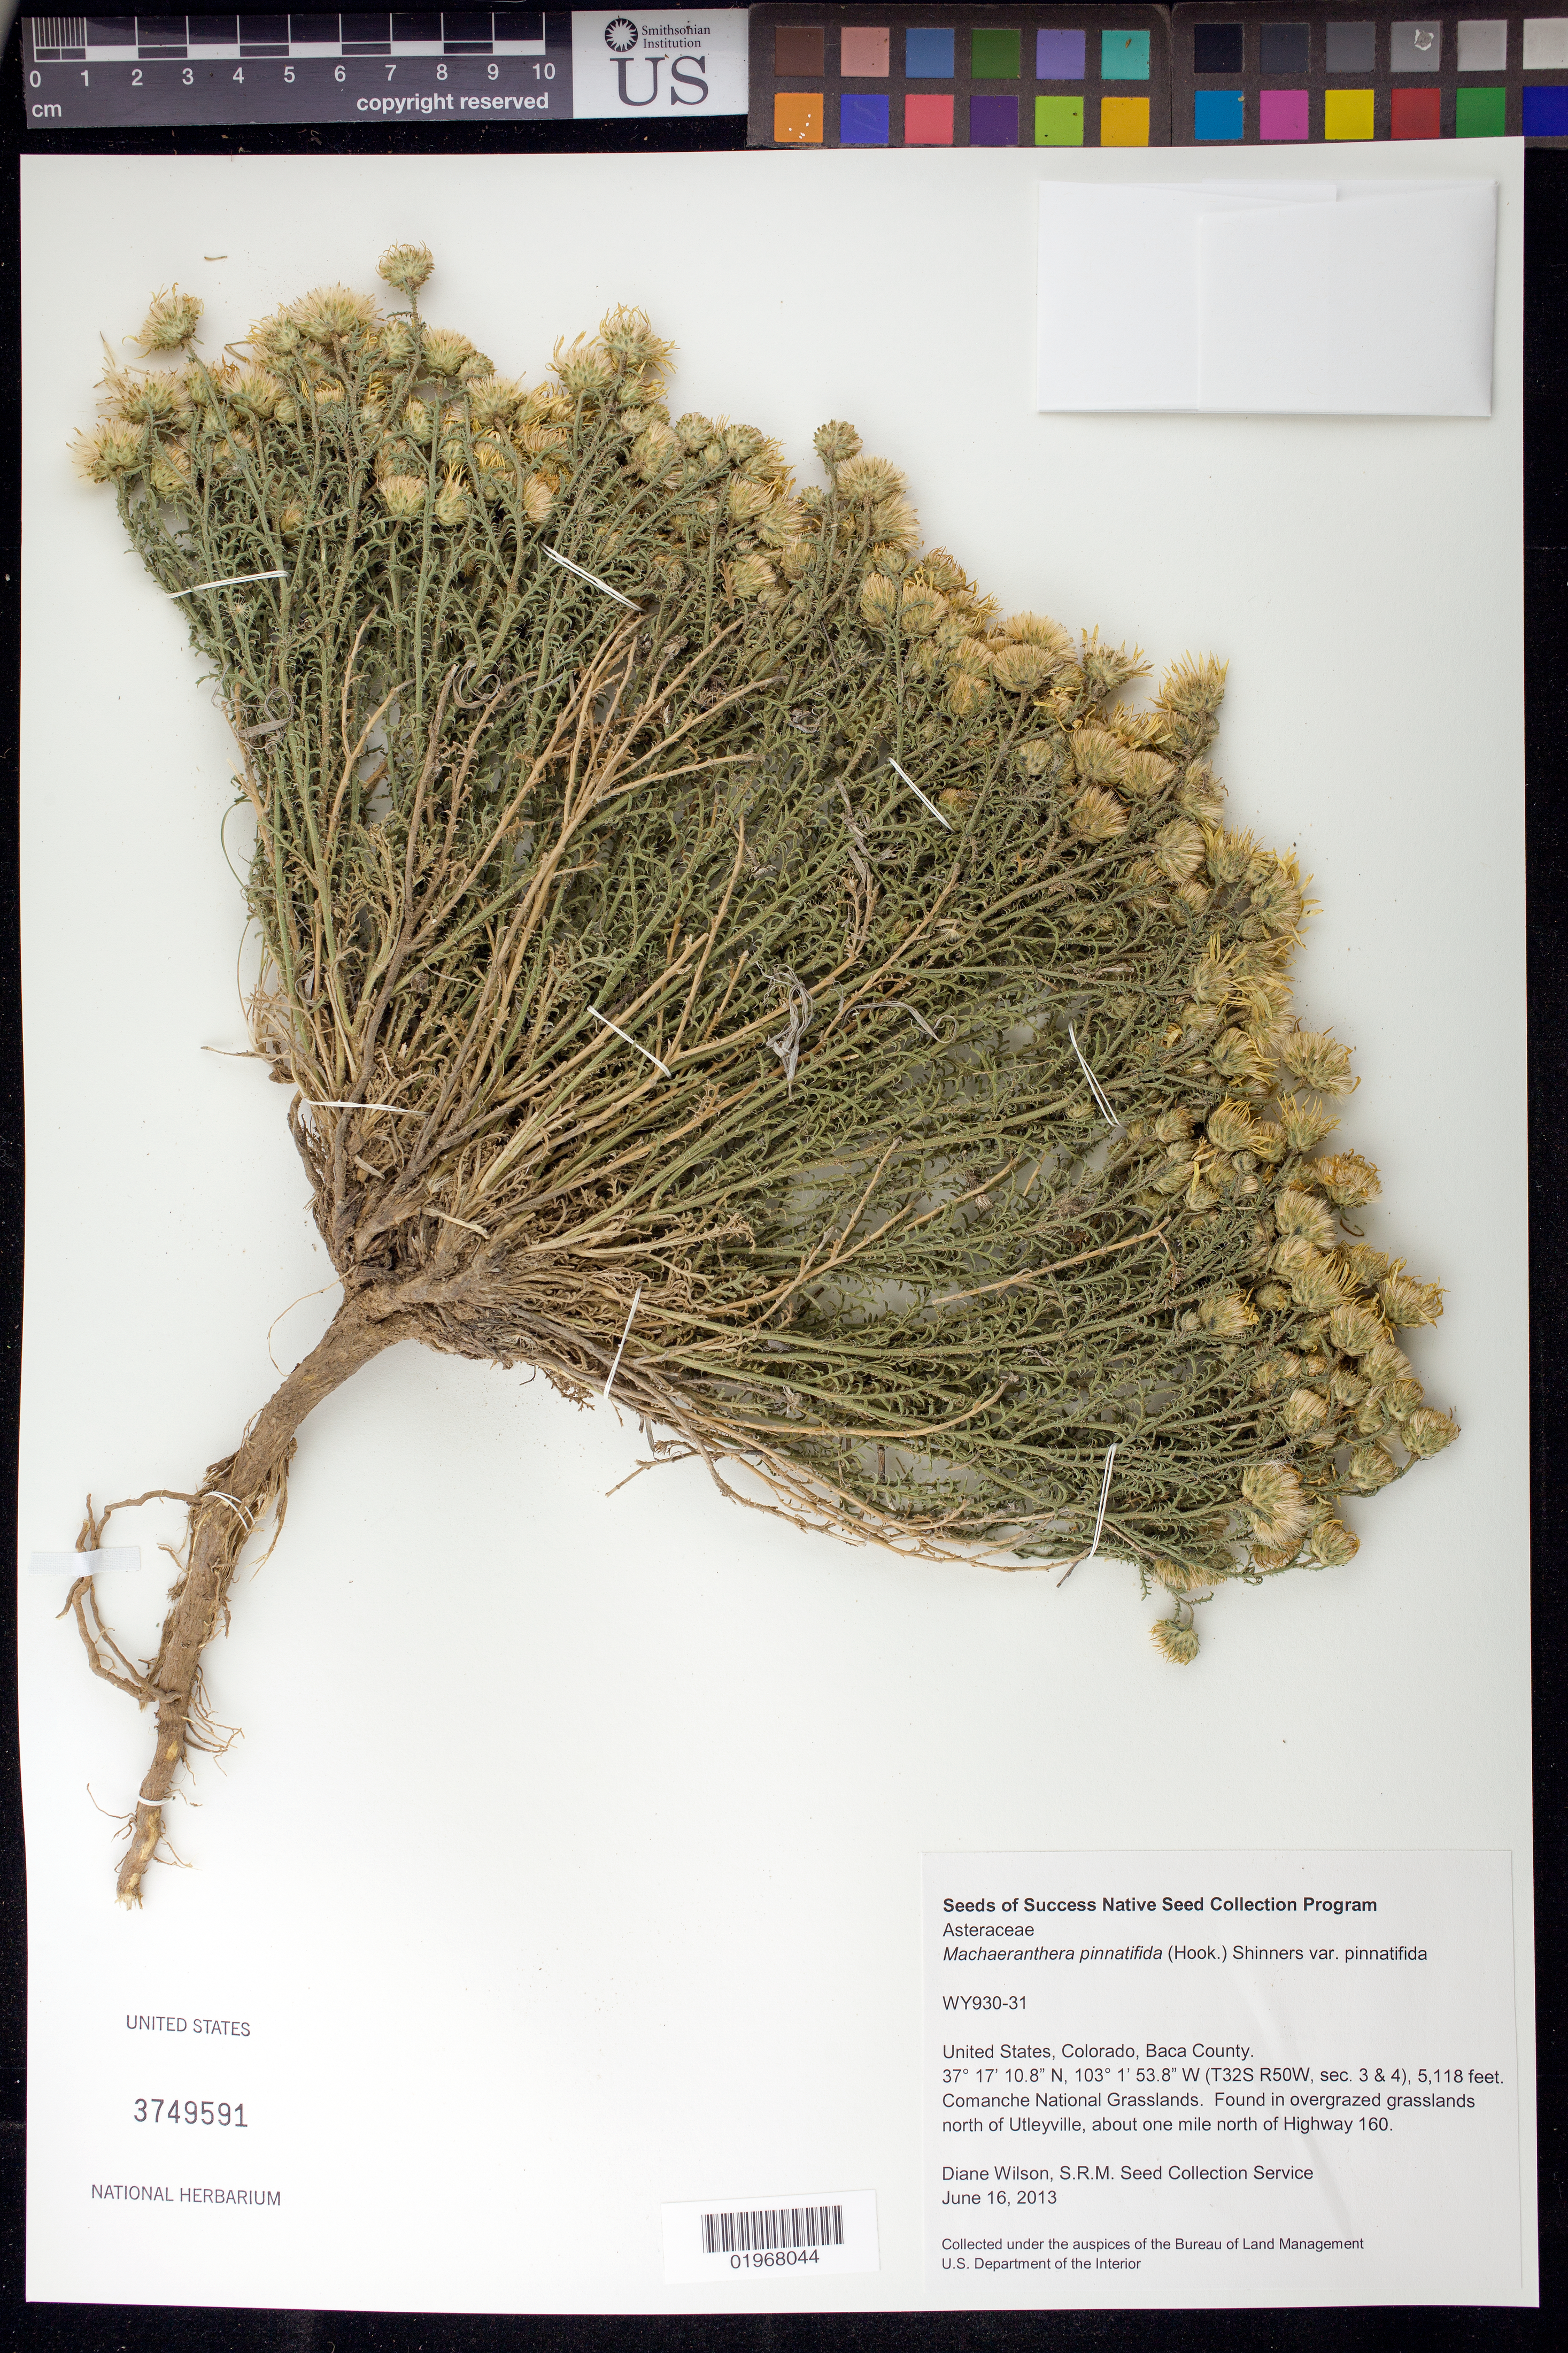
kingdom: Plantae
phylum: Tracheophyta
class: Magnoliopsida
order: Asterales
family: Asteraceae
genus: Machaeranthera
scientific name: Machaeranthera pinnatifida var. pinnatifida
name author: (Hook.) Shinners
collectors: D. Wilson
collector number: WY930-31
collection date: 2013-06-16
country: United States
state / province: Colorado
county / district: Baca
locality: Comanche National Grassland, N of Utleyville, 1 mi. N of Hwy 160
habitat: Overgrazed grasslands.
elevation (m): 1560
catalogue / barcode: US 3749591